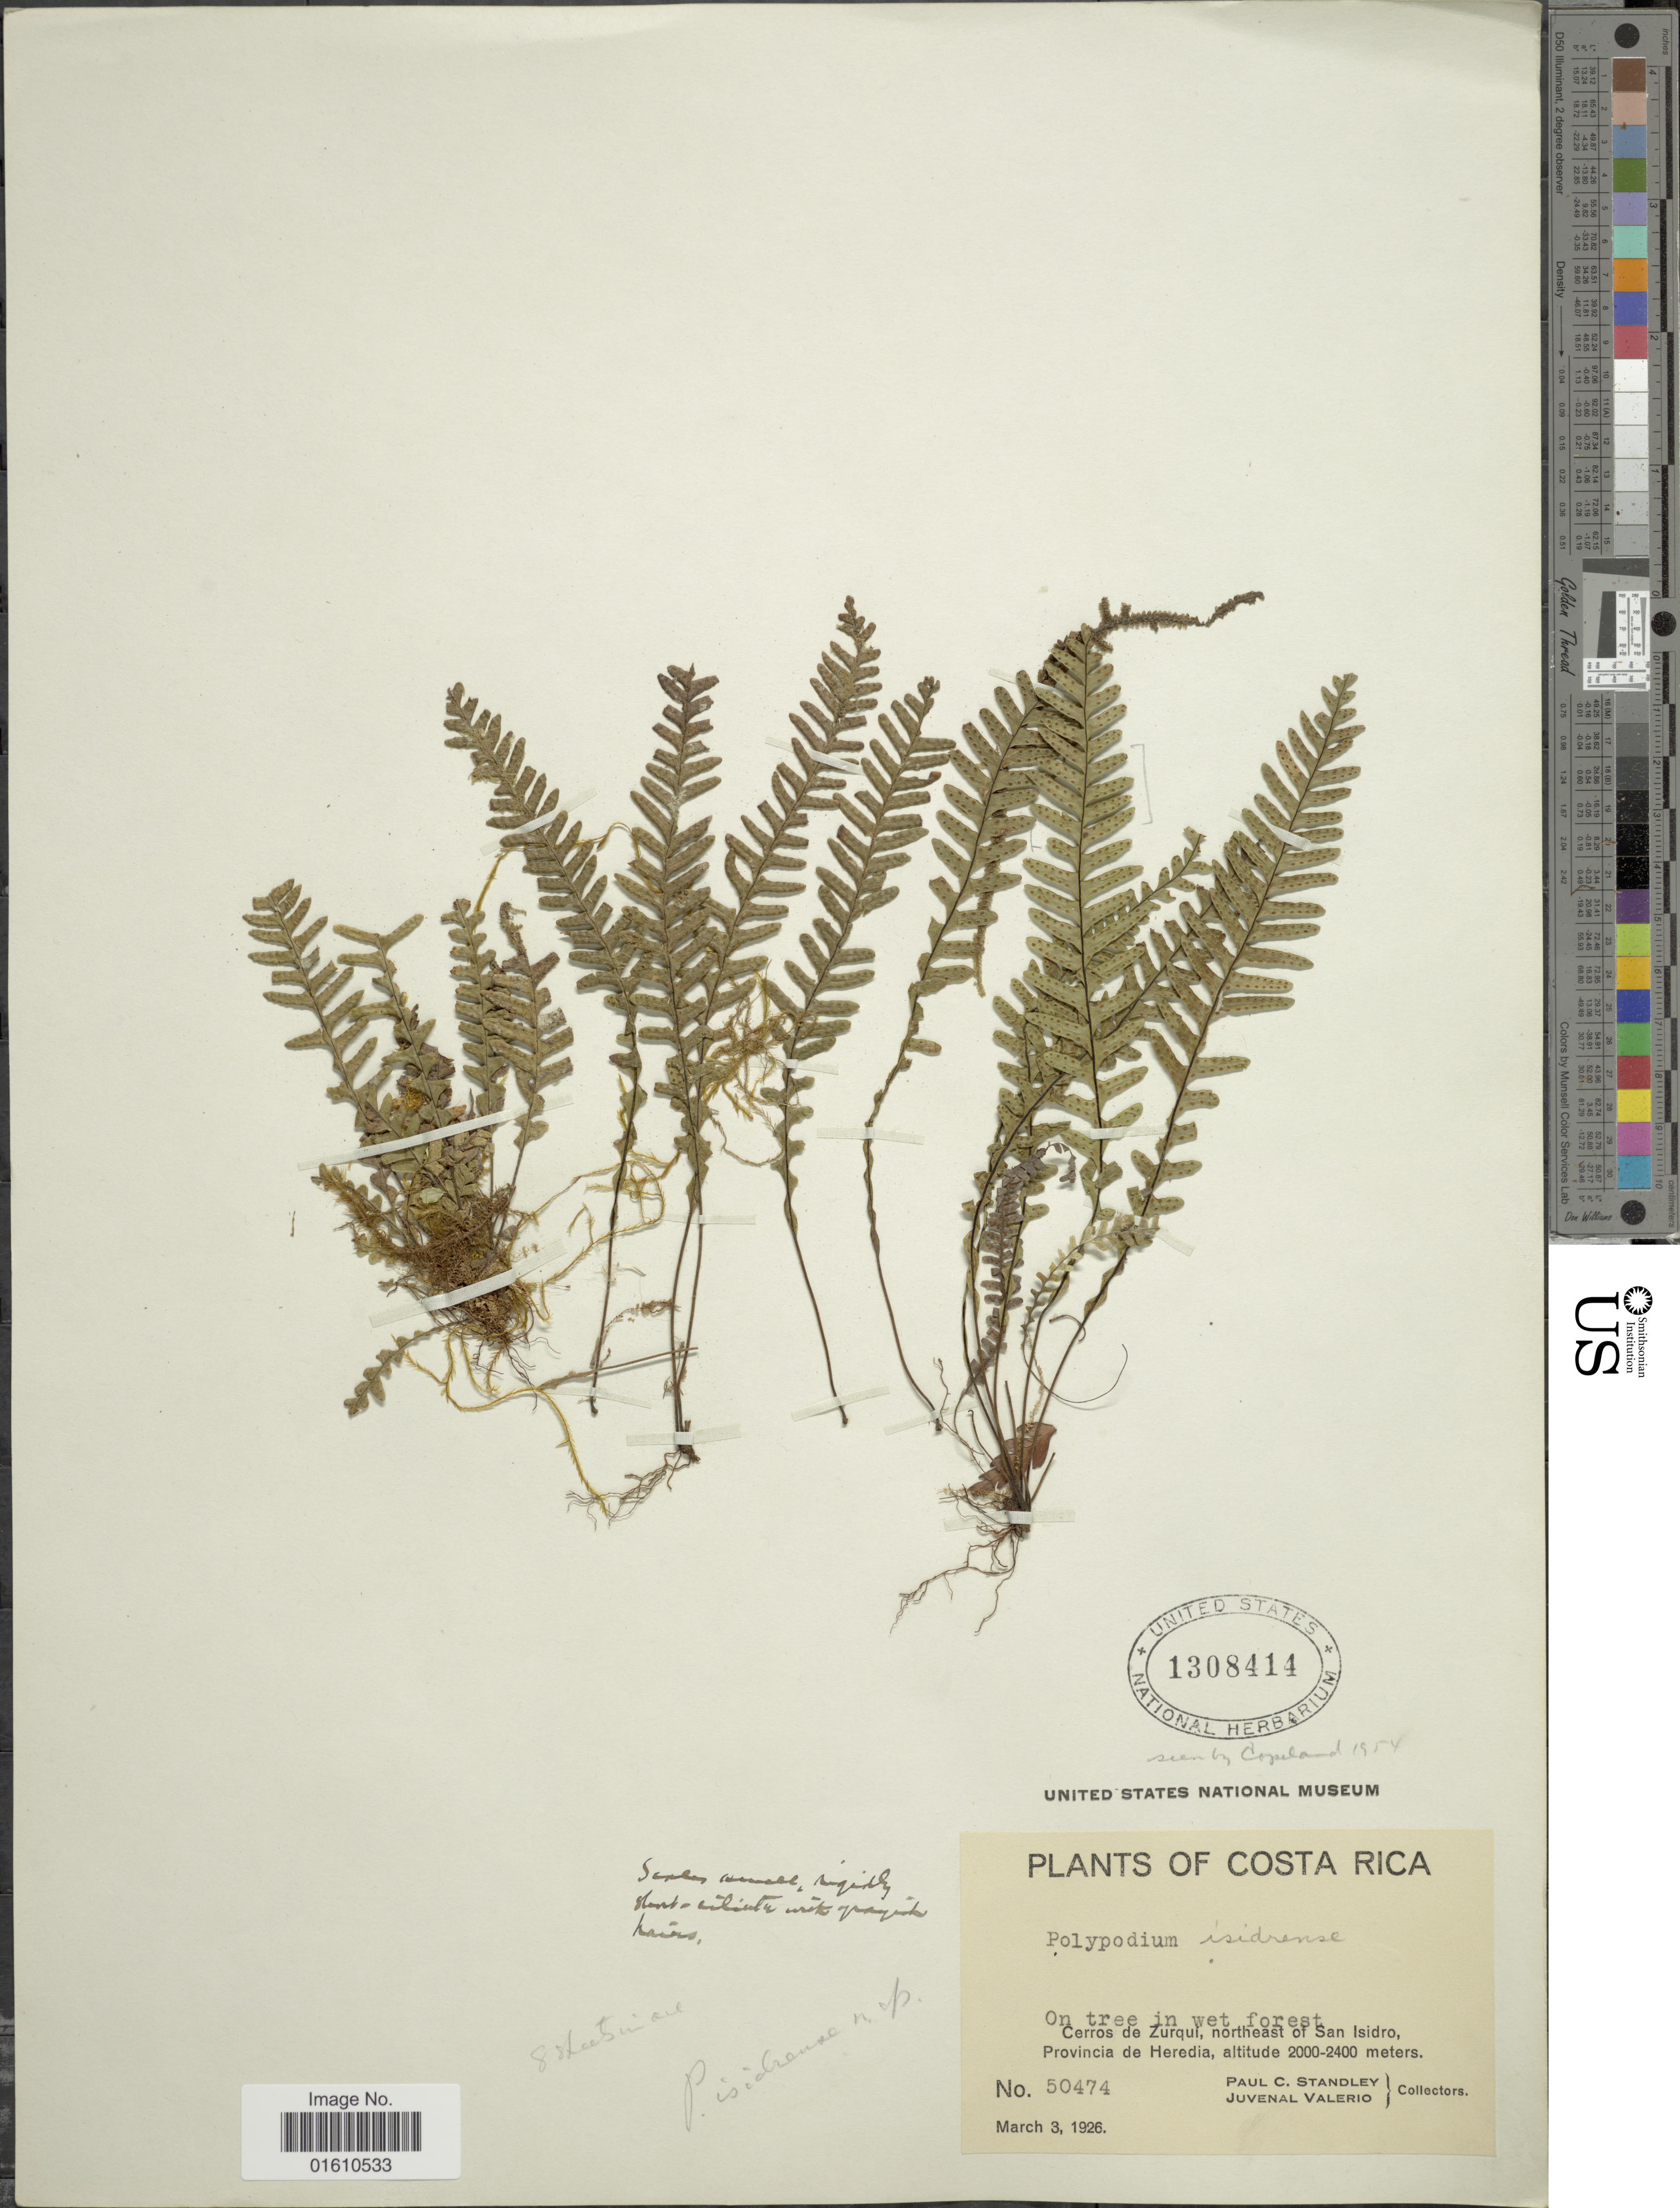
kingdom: Plantae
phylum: Tracheophyta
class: Polypodiopsida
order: Polypodiales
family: Polypodiaceae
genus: Lellingeria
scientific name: Lellingeria isidrensis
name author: (Maxon ex Copel.) A.R. Sm. & R.C. Moran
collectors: P. C. Standley & J. Valerio R.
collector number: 50474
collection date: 1926-03-03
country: Costa Rica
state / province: Heredia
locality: Cerros de Zurqui, northeast of San Isidro, Provincia de Heredia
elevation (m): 2000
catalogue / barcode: US 1308414